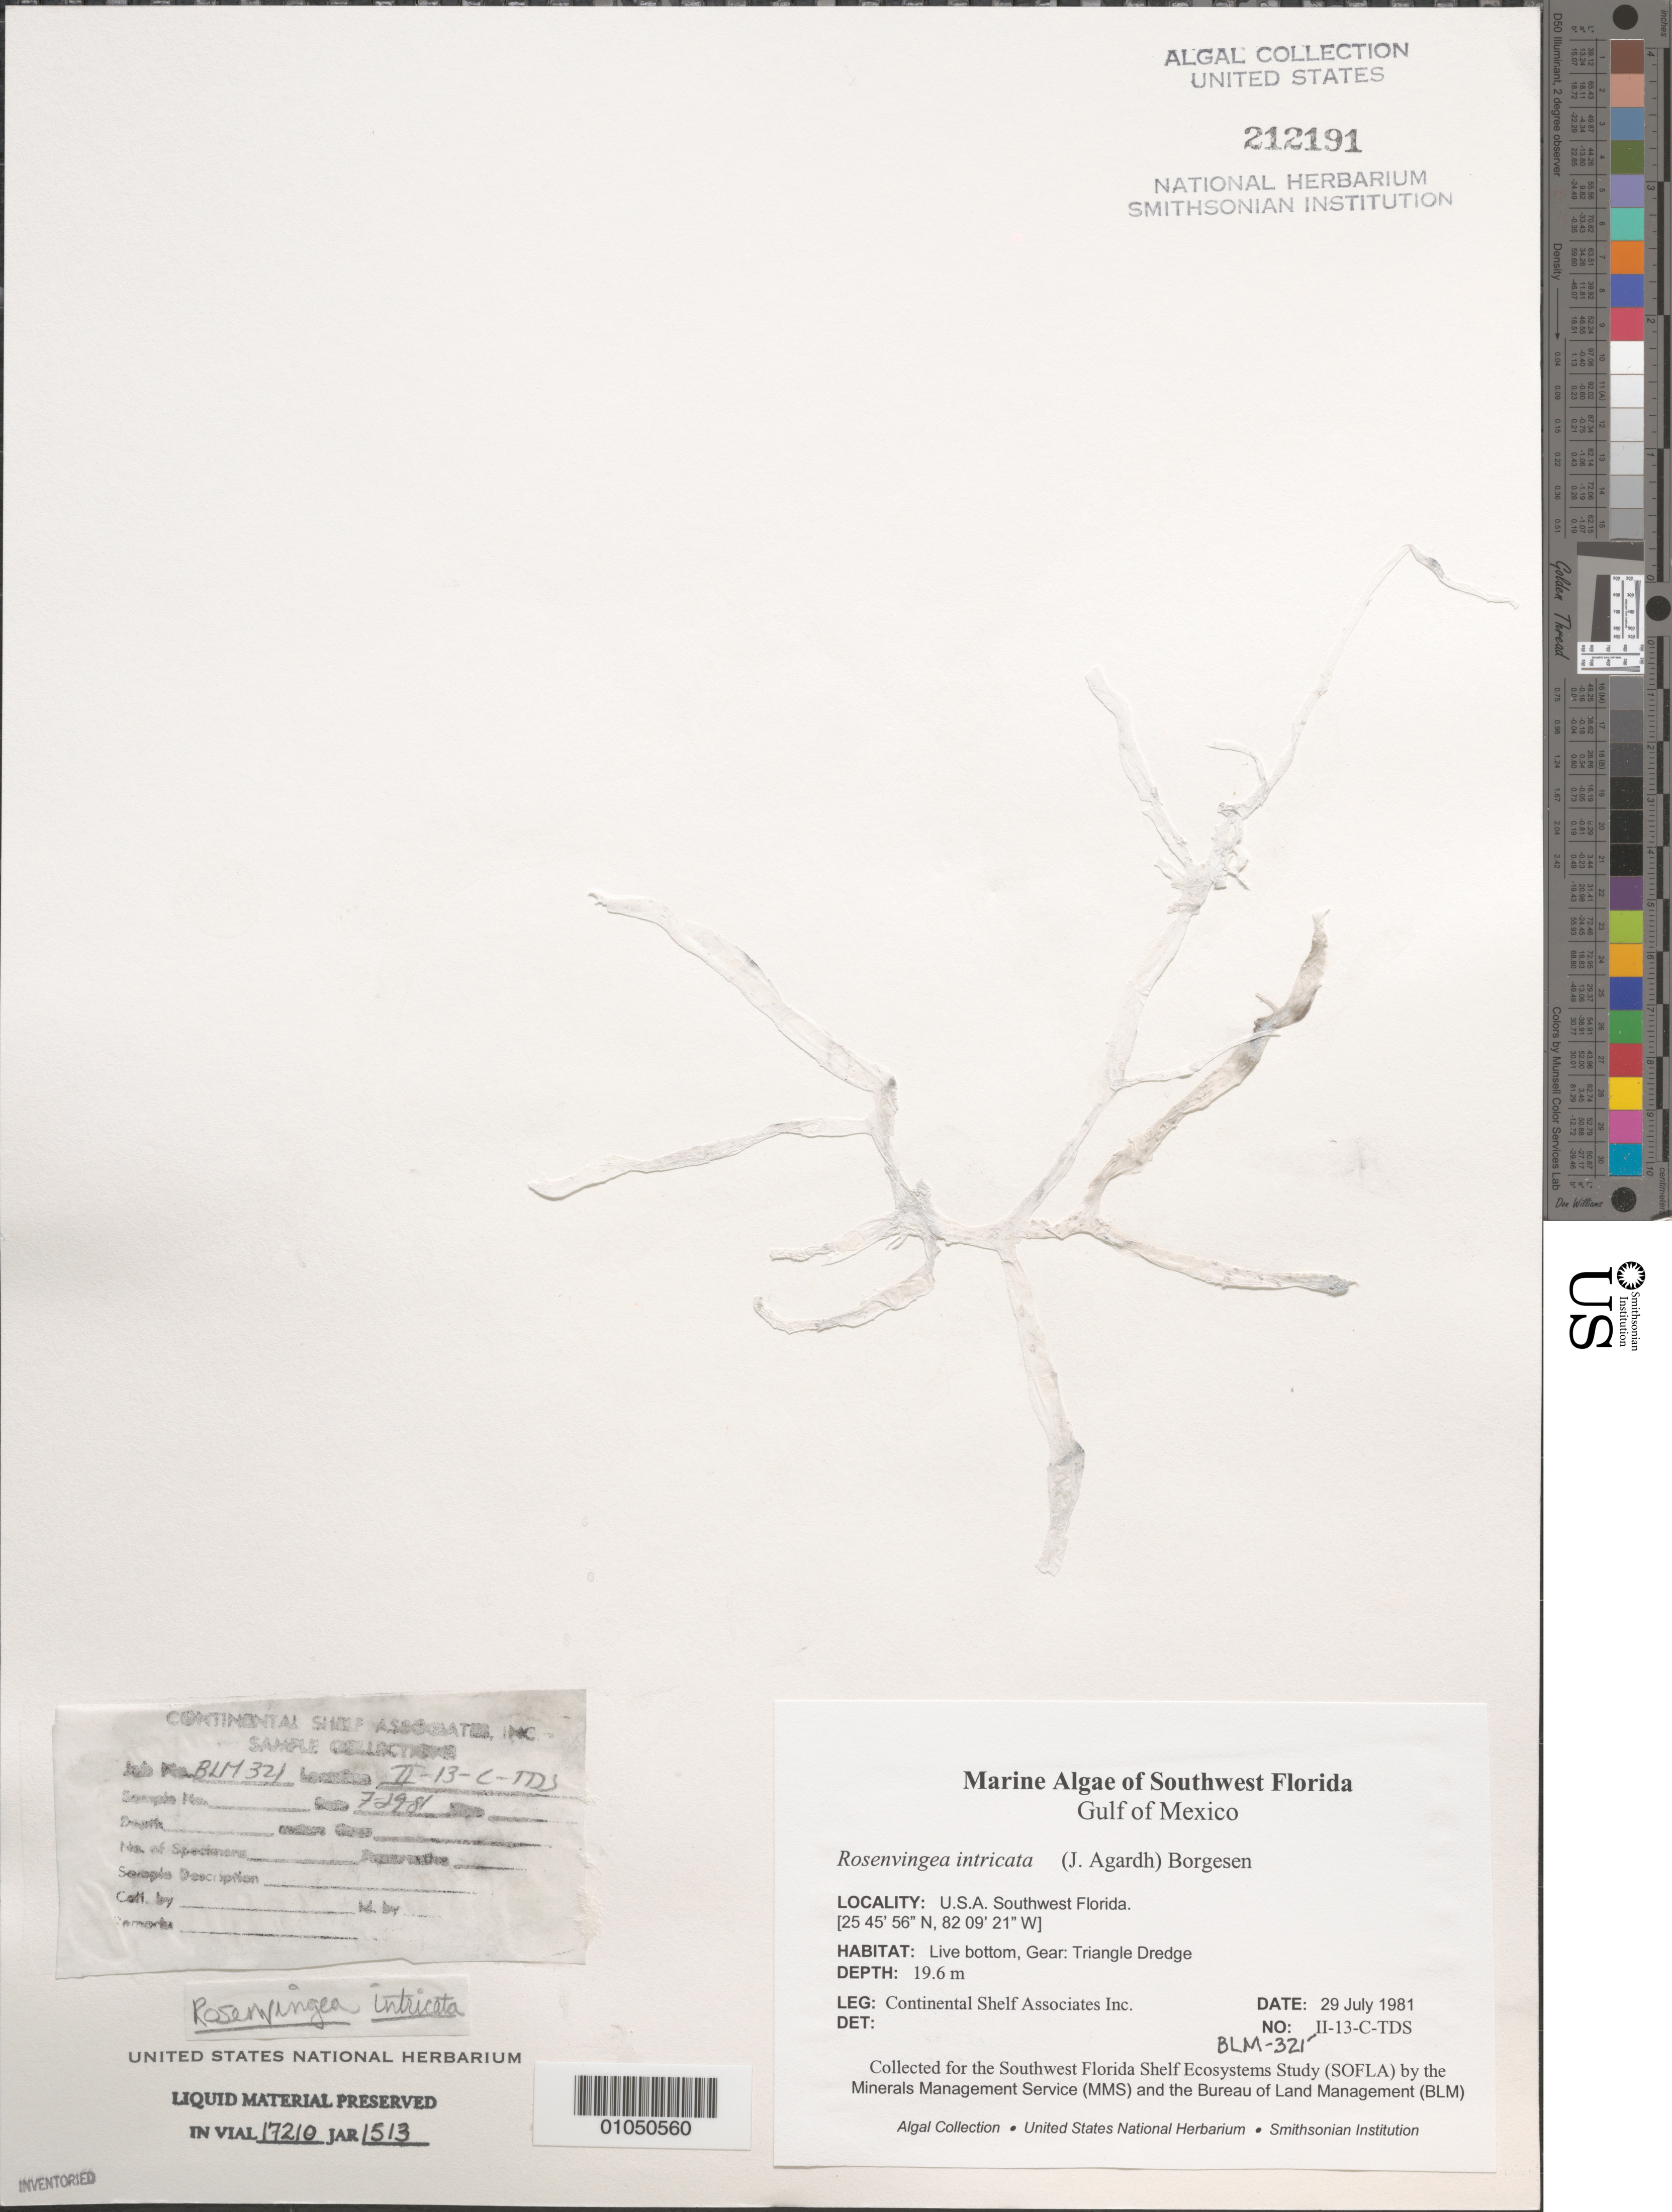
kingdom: Chromista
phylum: Ochrophyta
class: Phaeophyceae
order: Scytosiphonales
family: Scytosiphonaceae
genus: Rosenvingea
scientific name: Rosenvingea endiviifolia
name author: (Martius) M.J. Wynne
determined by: Algae name updating Project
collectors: Continental Shelf Associates for the MMS/BLM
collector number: BLM-321-II-13-C-TDS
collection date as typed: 29 Jul 1981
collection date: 1981-07-29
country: United States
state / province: Florida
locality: Gulf of Mexico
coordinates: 25 45'56"N, 82 09'21"W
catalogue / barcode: US 212191